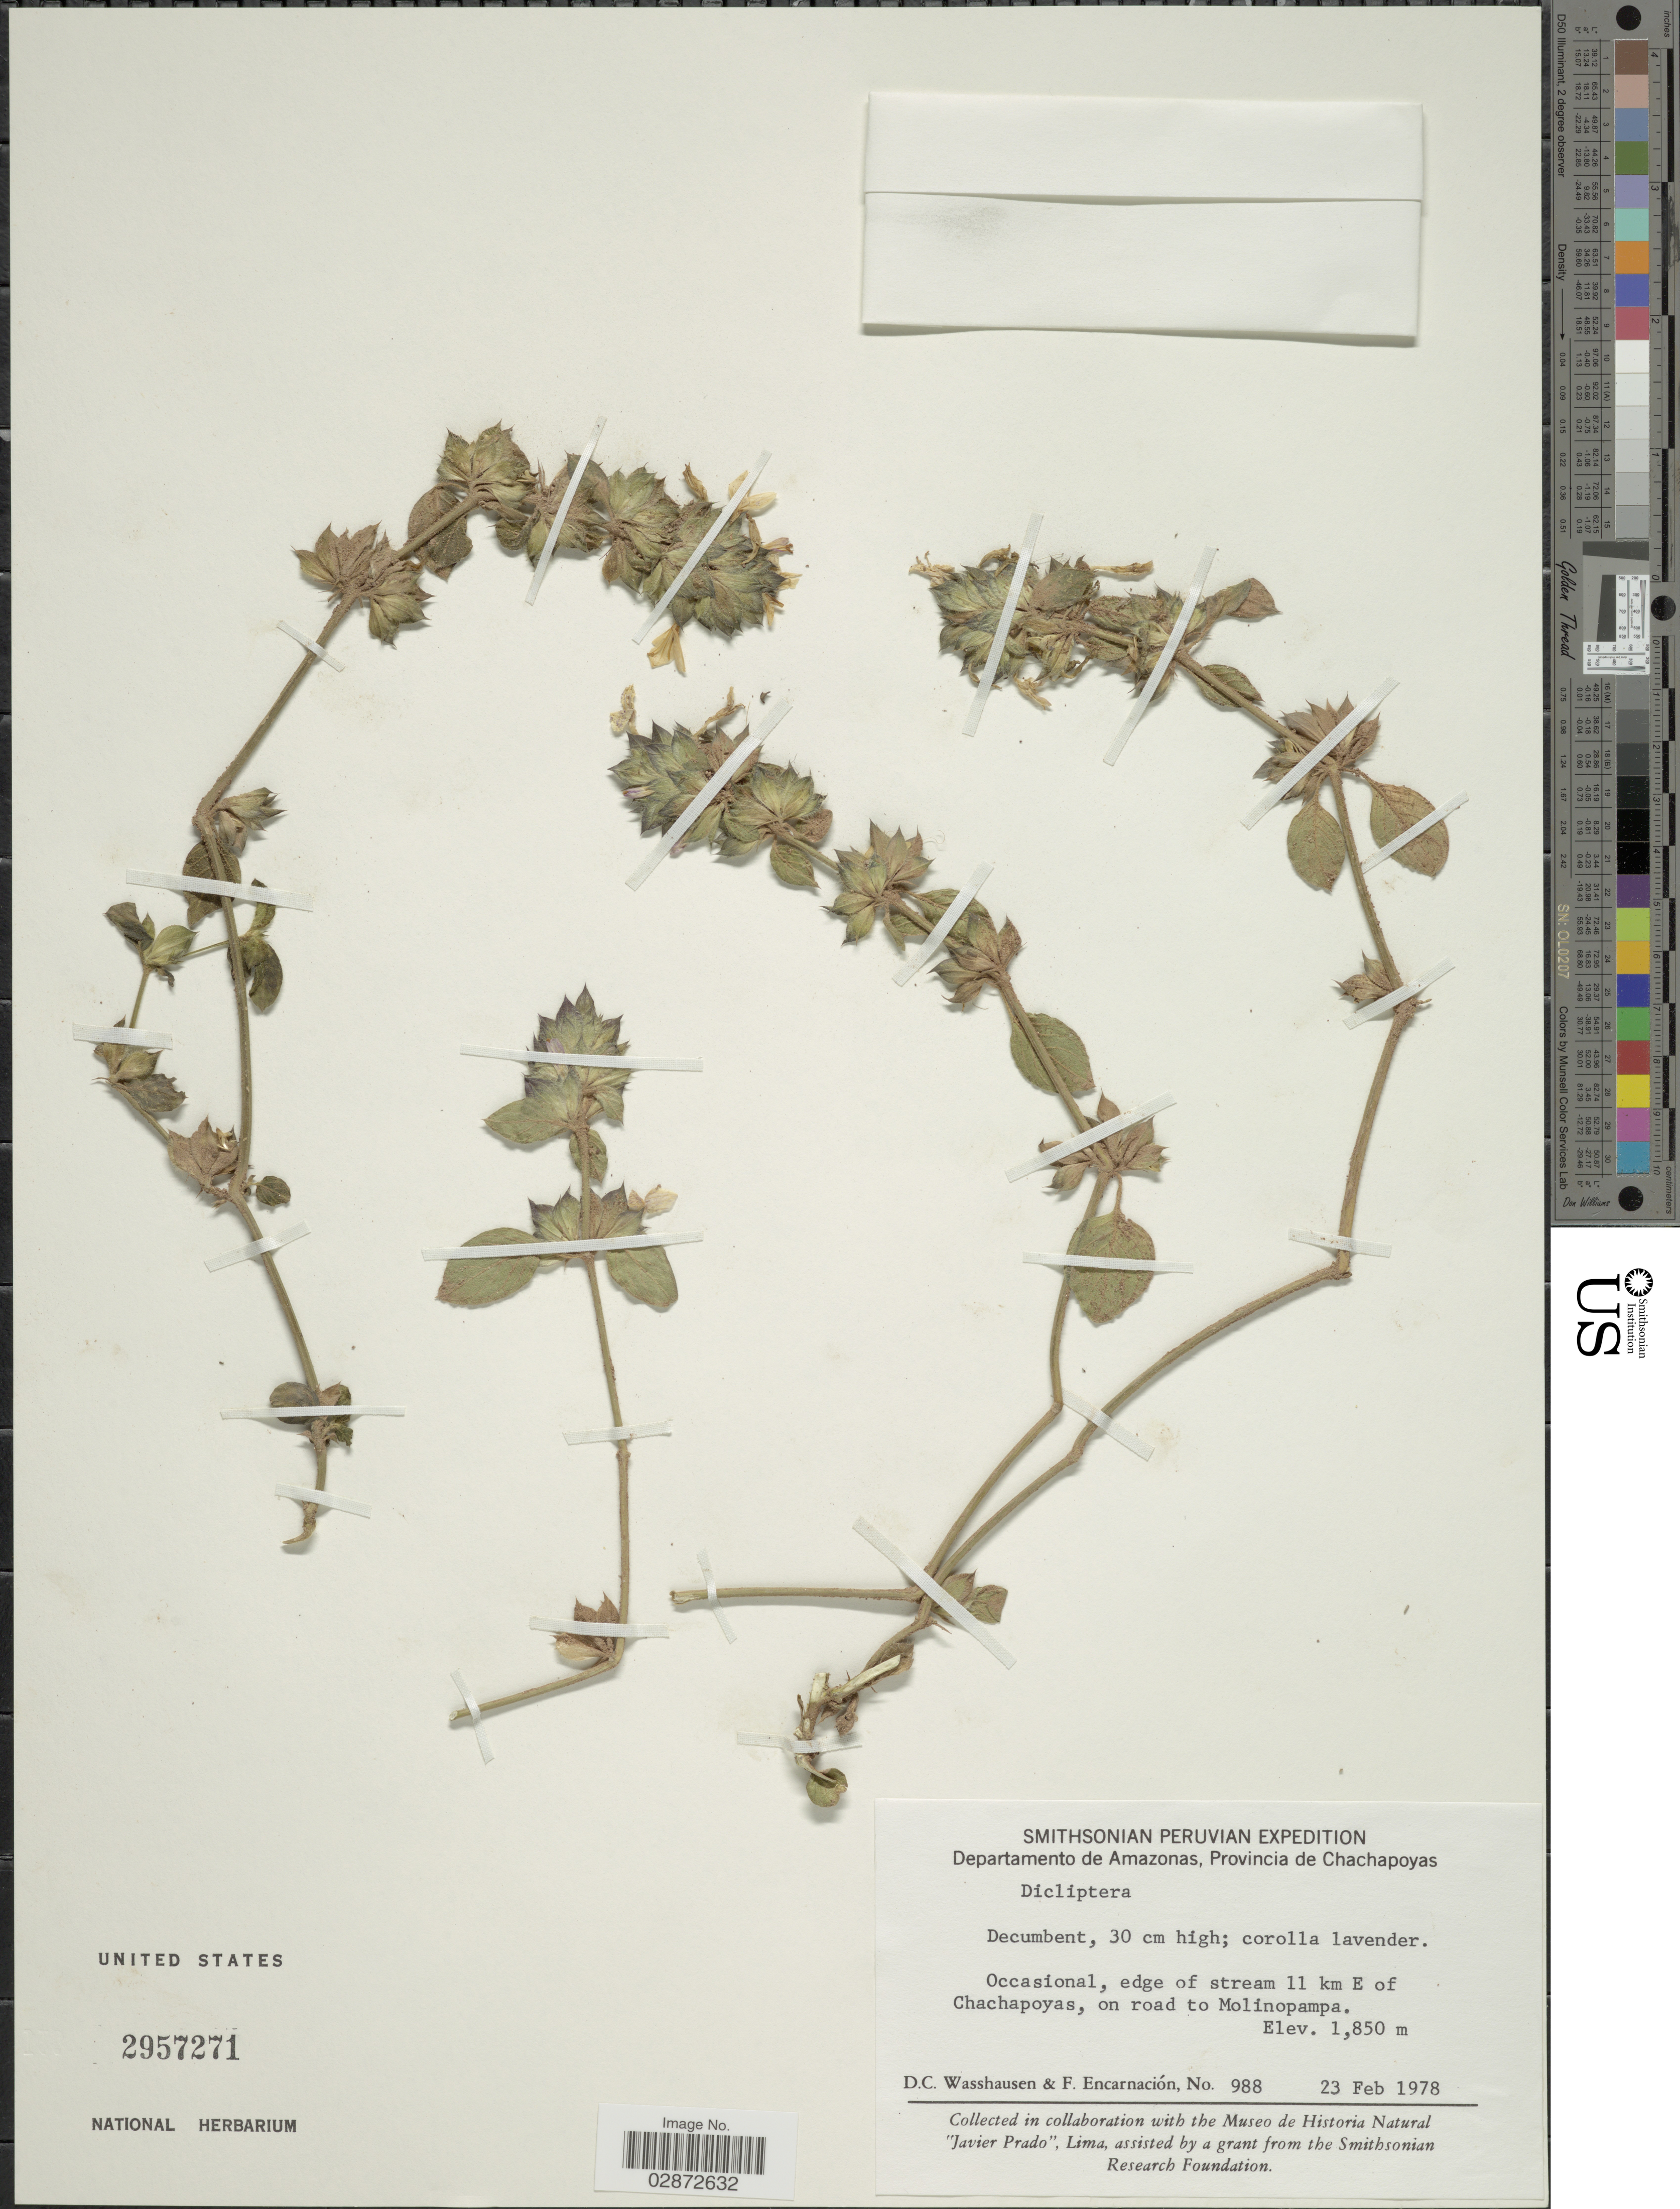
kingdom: Plantae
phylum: Tracheophyta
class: Magnoliopsida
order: Lamiales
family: Acanthaceae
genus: Dicliptera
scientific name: Dicliptera sp.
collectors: D. C. Wasshausen & F. Encarnación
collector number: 988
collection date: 1978-02-23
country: Peru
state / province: Amazonas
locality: Departamento de Amazonas, Provincia de Chachapoyas. Occasional, edge of stream 11 km E of Chachapoyas, on road to Molinopampa.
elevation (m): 1850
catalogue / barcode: US 2957271